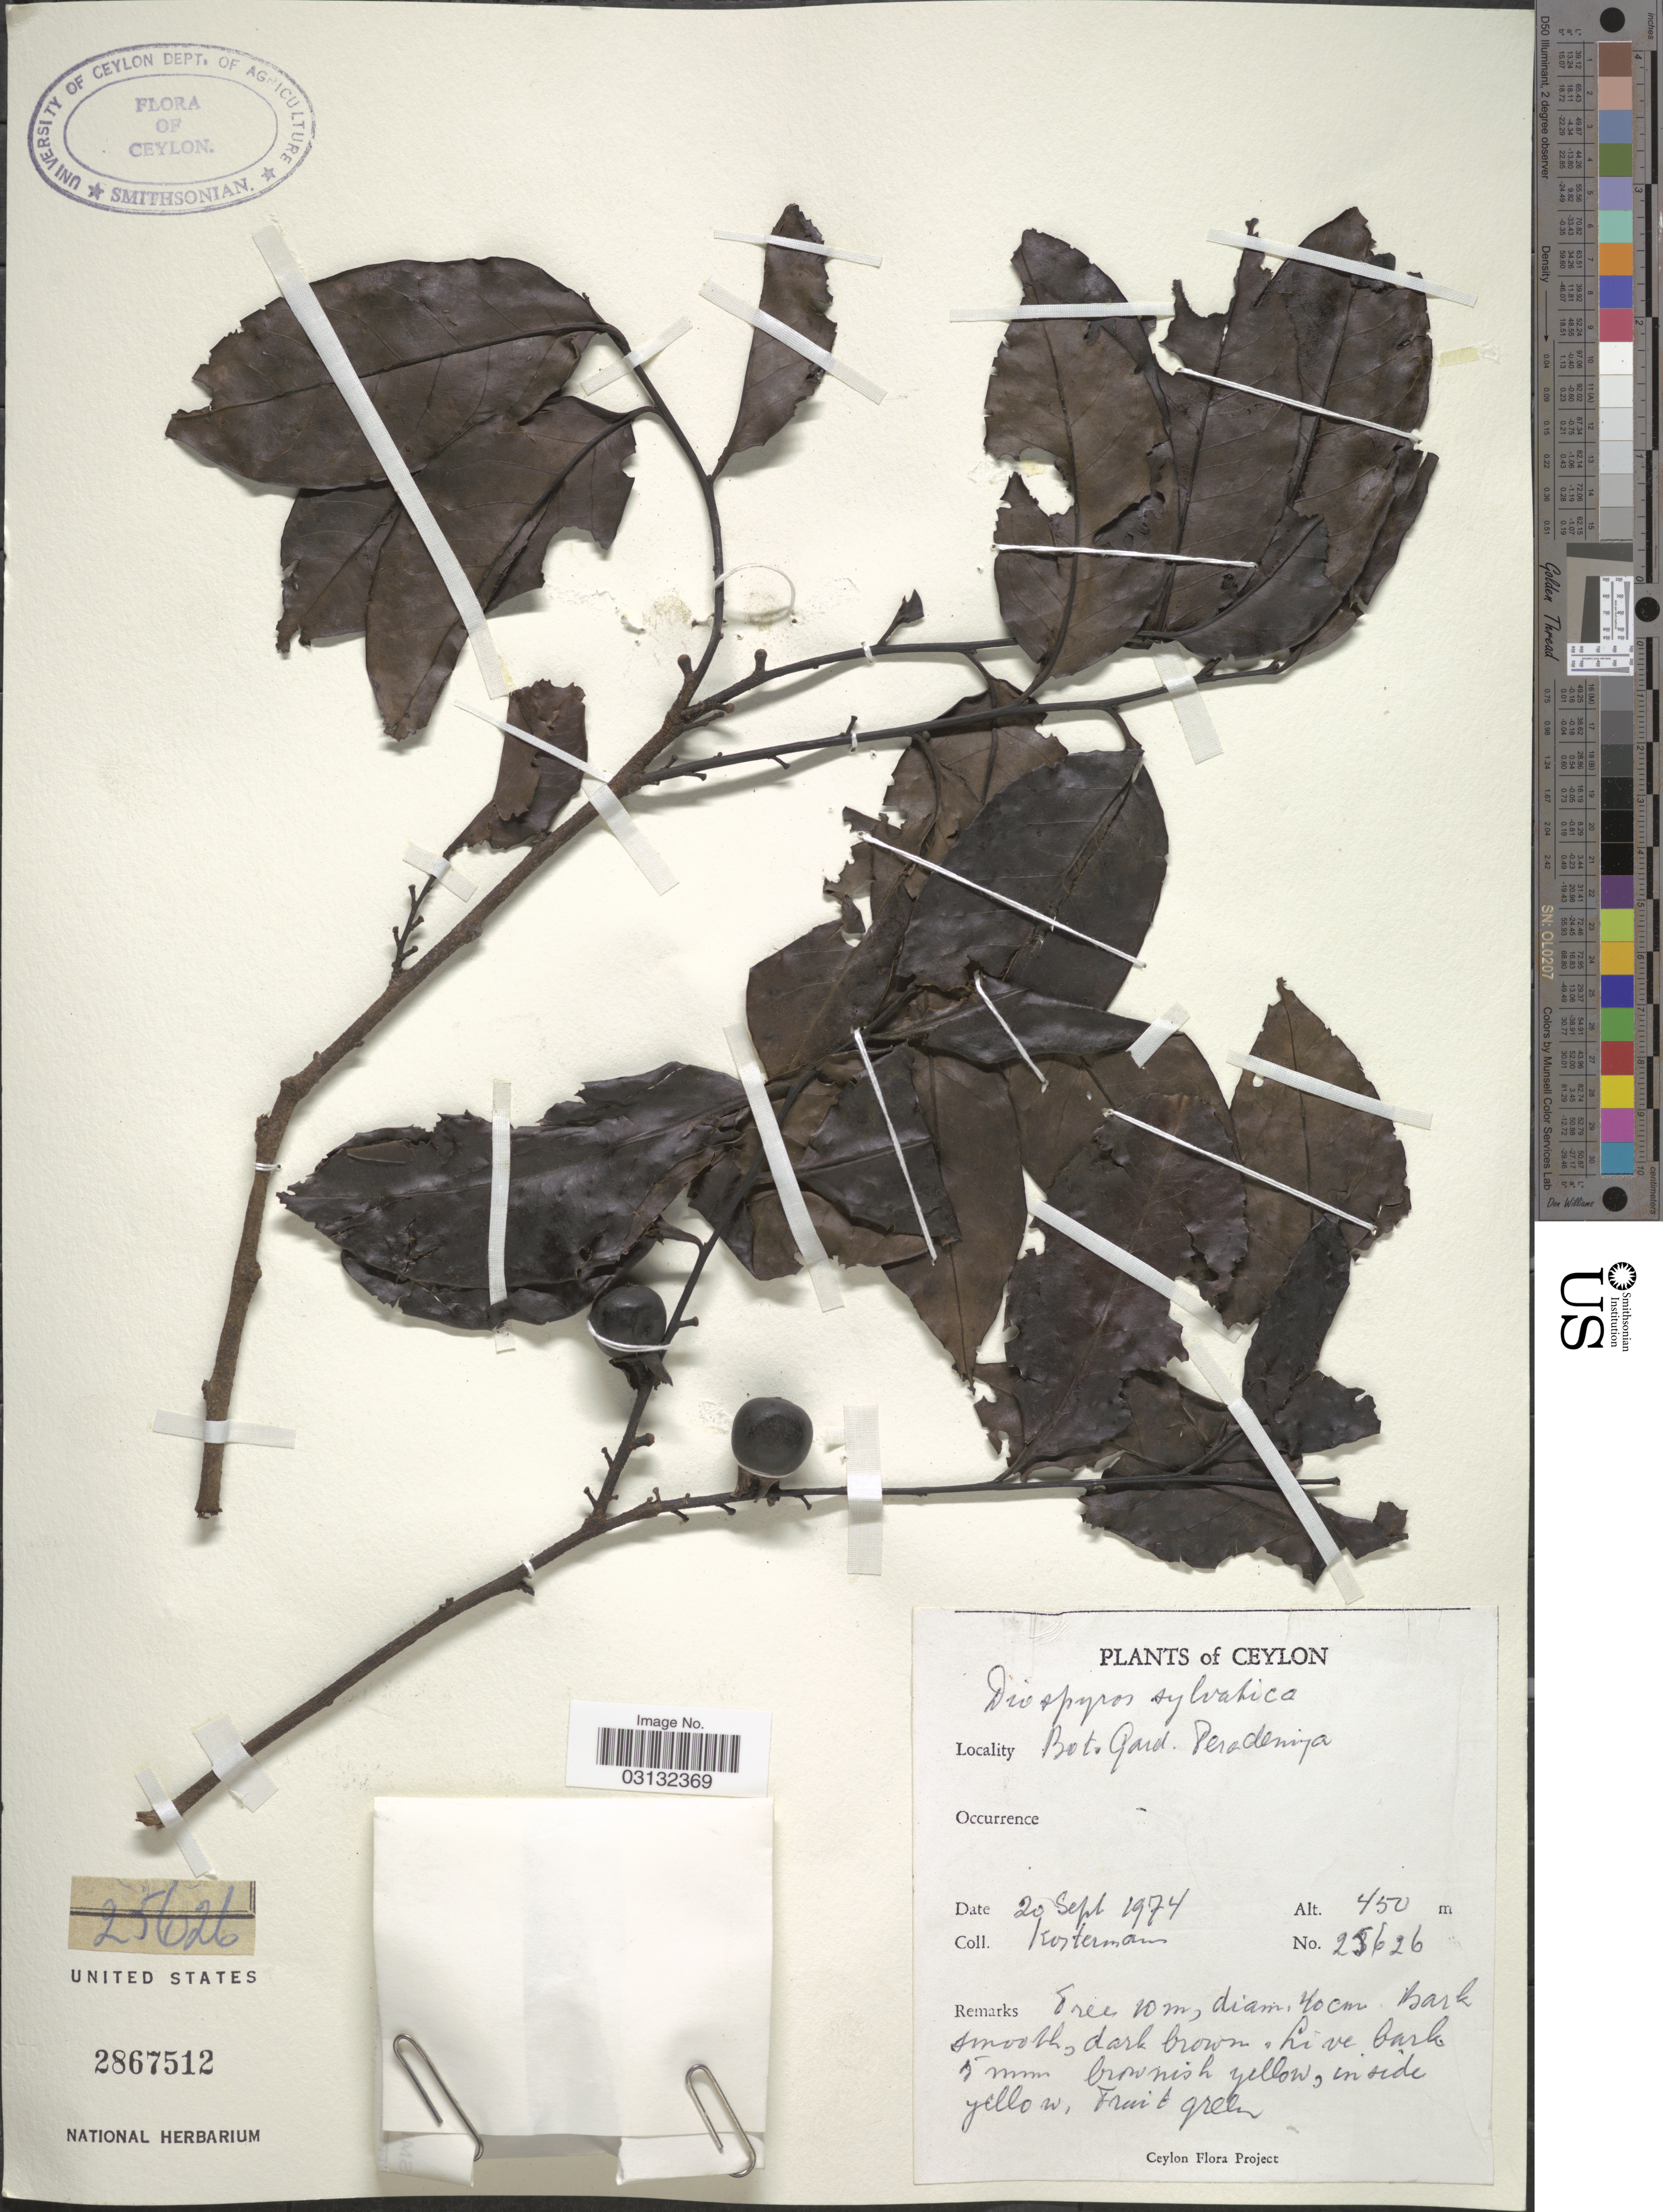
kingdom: Plantae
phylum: Tracheophyta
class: Magnoliopsida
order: Ericales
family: Ebenaceae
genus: Diospyros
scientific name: Diospyros sylvatica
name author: Roxb.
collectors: Kostermans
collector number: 25626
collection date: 1974-09-20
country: Sri Lanka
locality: Ceylon. Bot. Gard. Peradeniya.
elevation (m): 450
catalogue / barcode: US 2867512